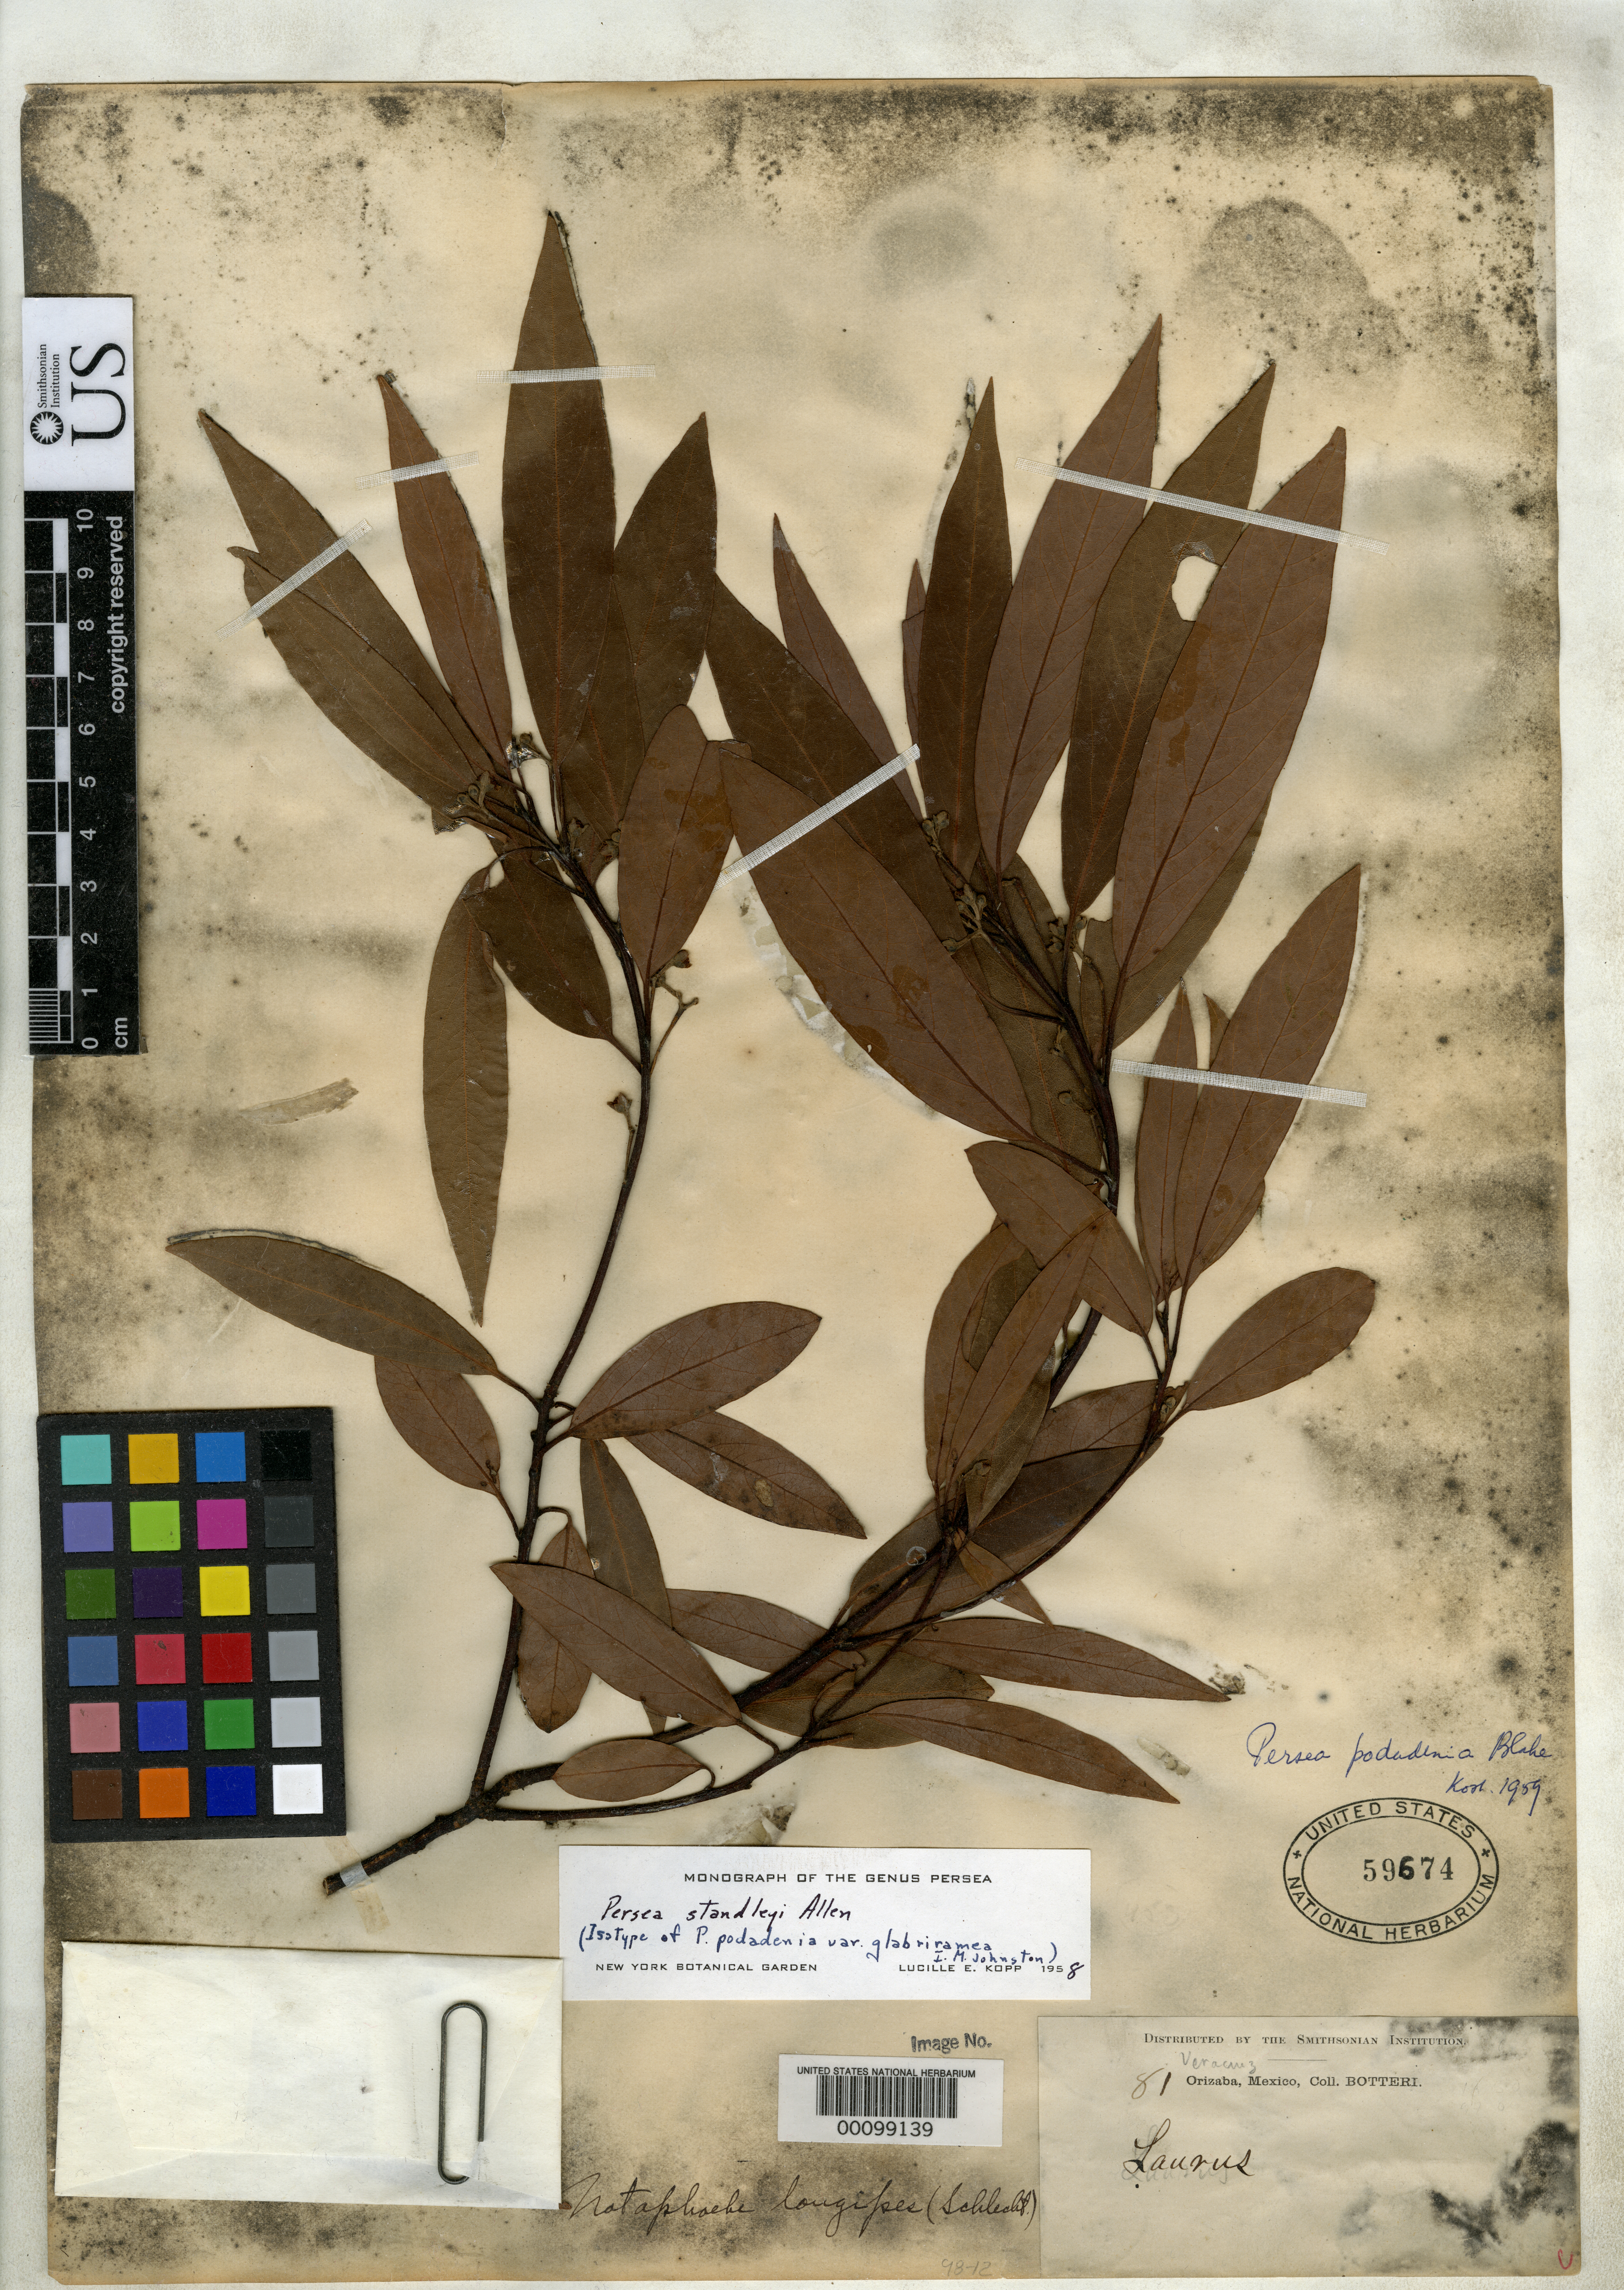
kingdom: Plantae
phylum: Tracheophyta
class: Magnoliopsida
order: Laurales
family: Lauraceae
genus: Persea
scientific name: Persea podadenia var. glabriramea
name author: I.M. Johnst.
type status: Isotype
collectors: M. Botteri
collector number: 81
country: Mexico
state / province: Veracruz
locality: Orizaba.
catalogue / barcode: US 59674